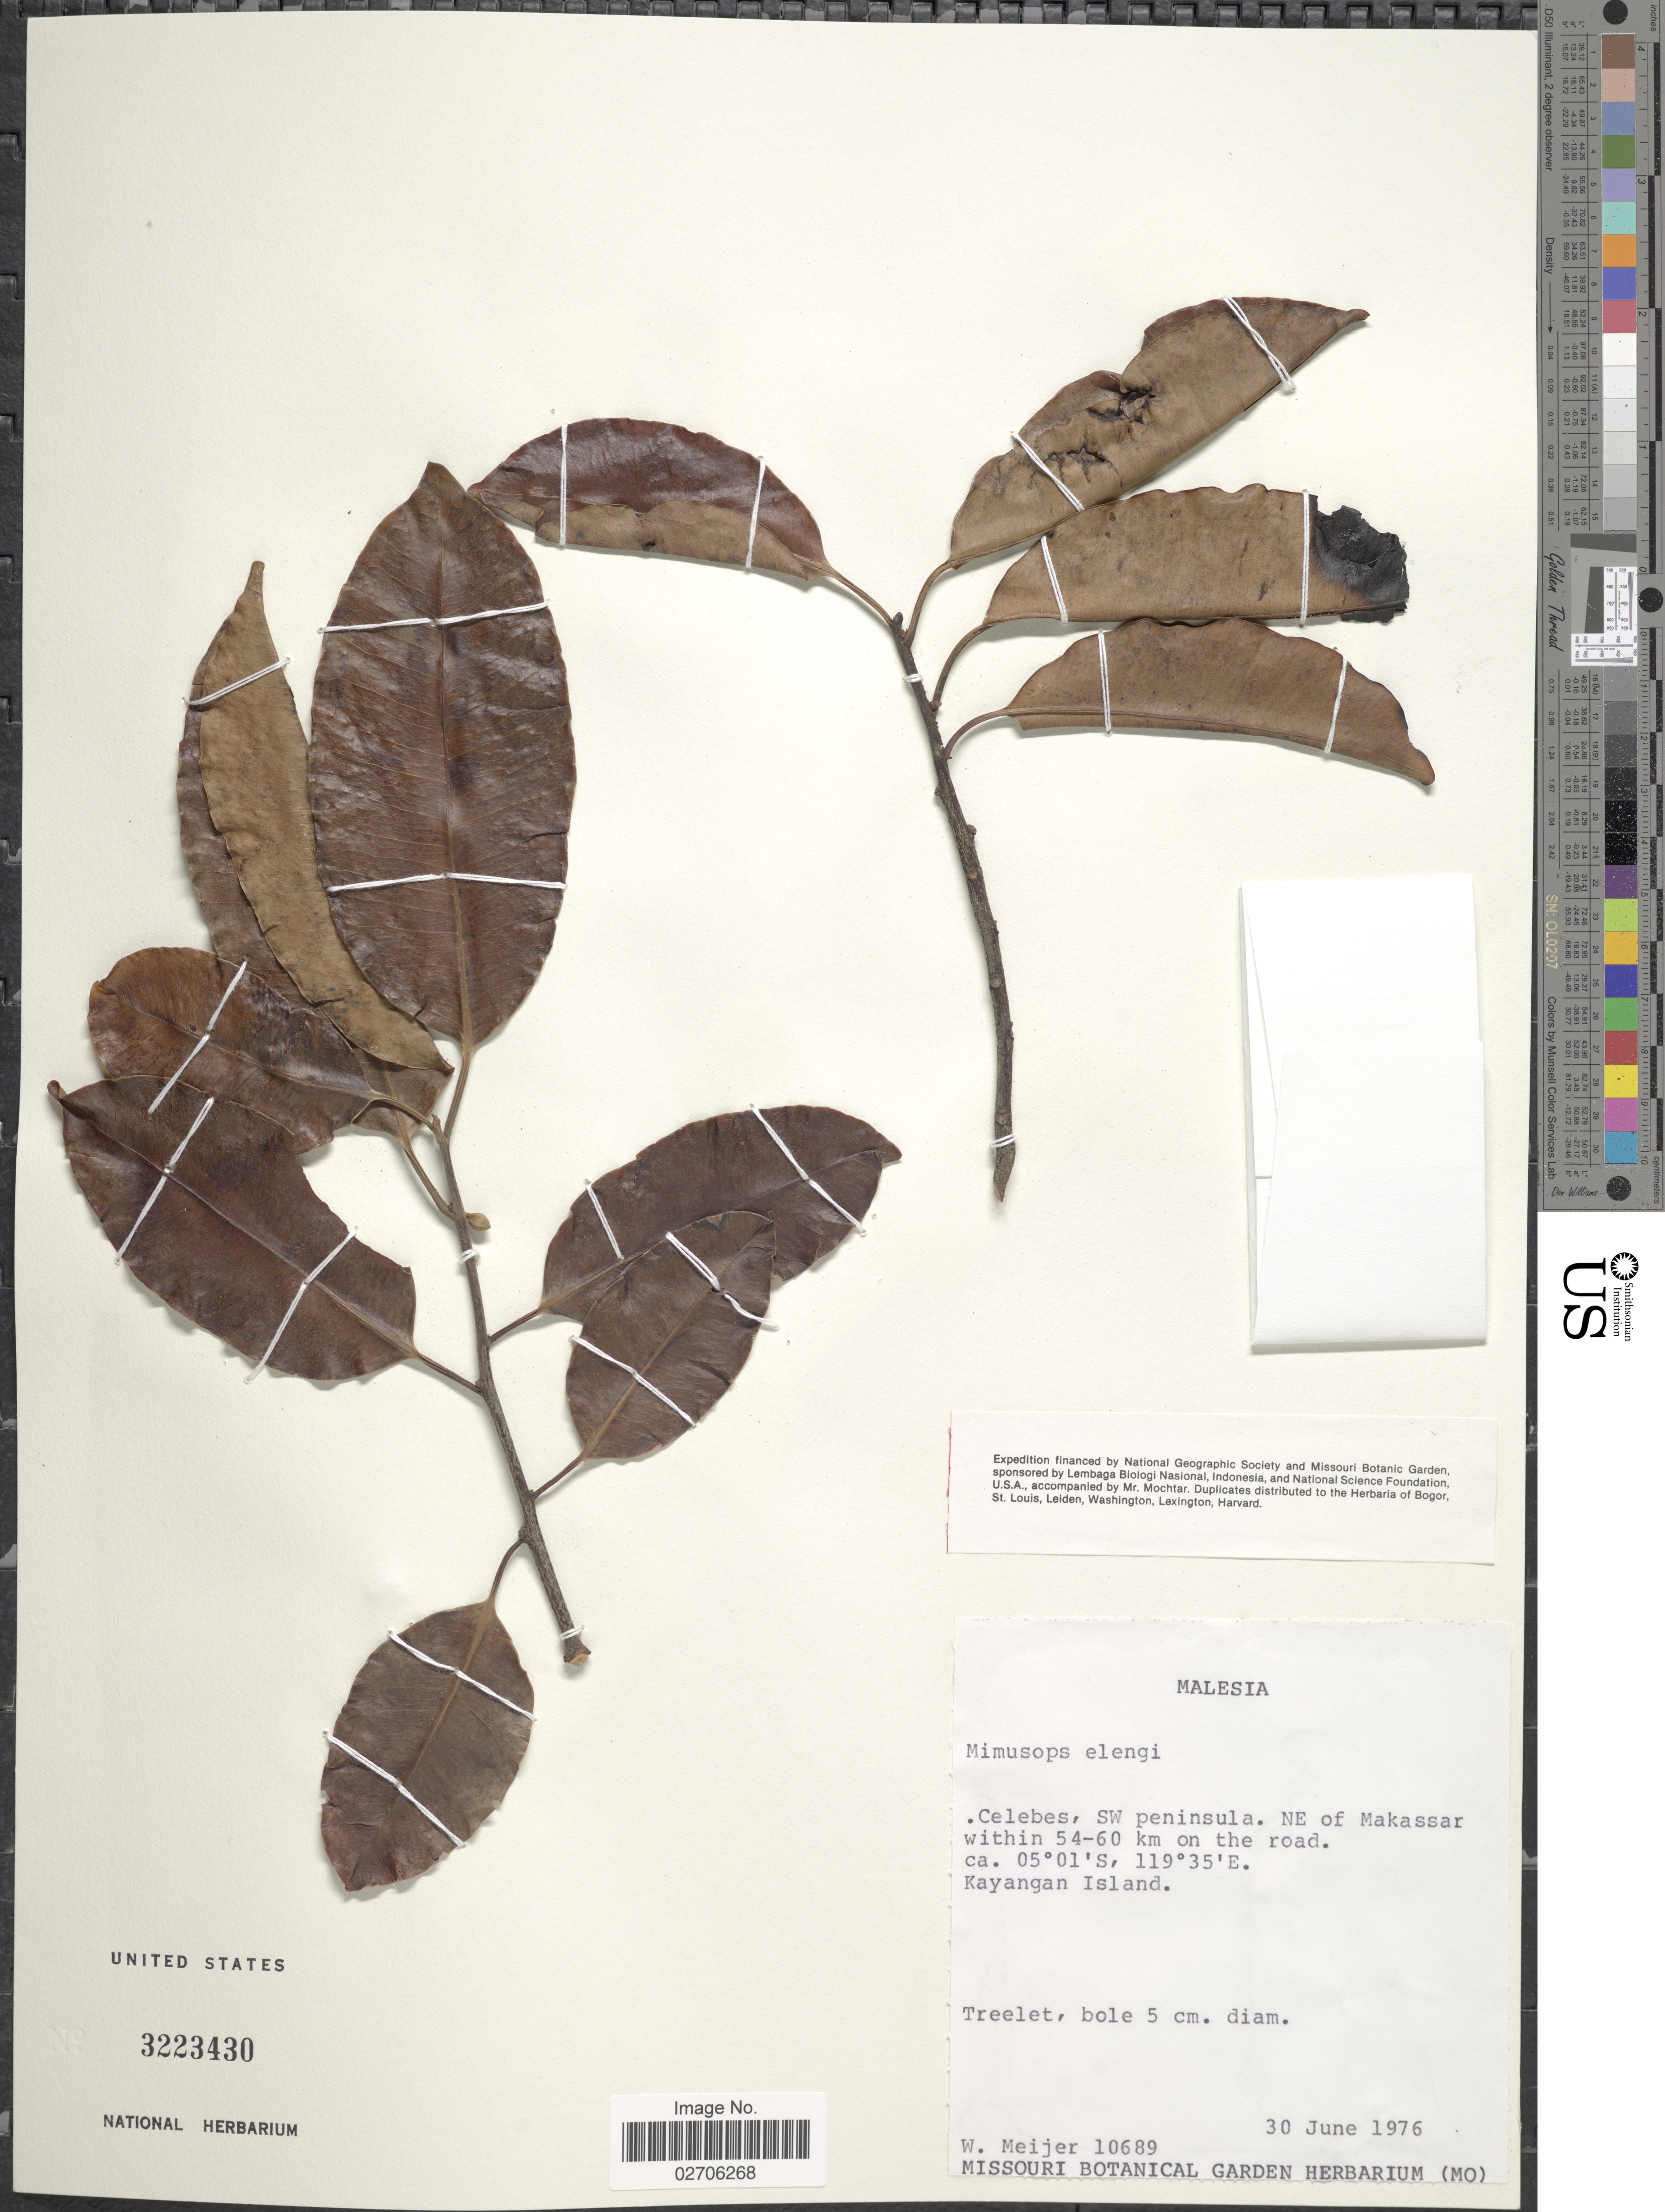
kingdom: Plantae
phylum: Tracheophyta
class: Magnoliopsida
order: Ericales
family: Sapotaceae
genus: Mimusops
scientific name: Mimusops djave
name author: Engl.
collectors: W. Meijer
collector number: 10689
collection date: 1976-06-30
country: Malaysia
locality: Celebes, SW peninsula. NE of Makassar within 54-60 km on the road. Kayangan Island.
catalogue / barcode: US 3223430